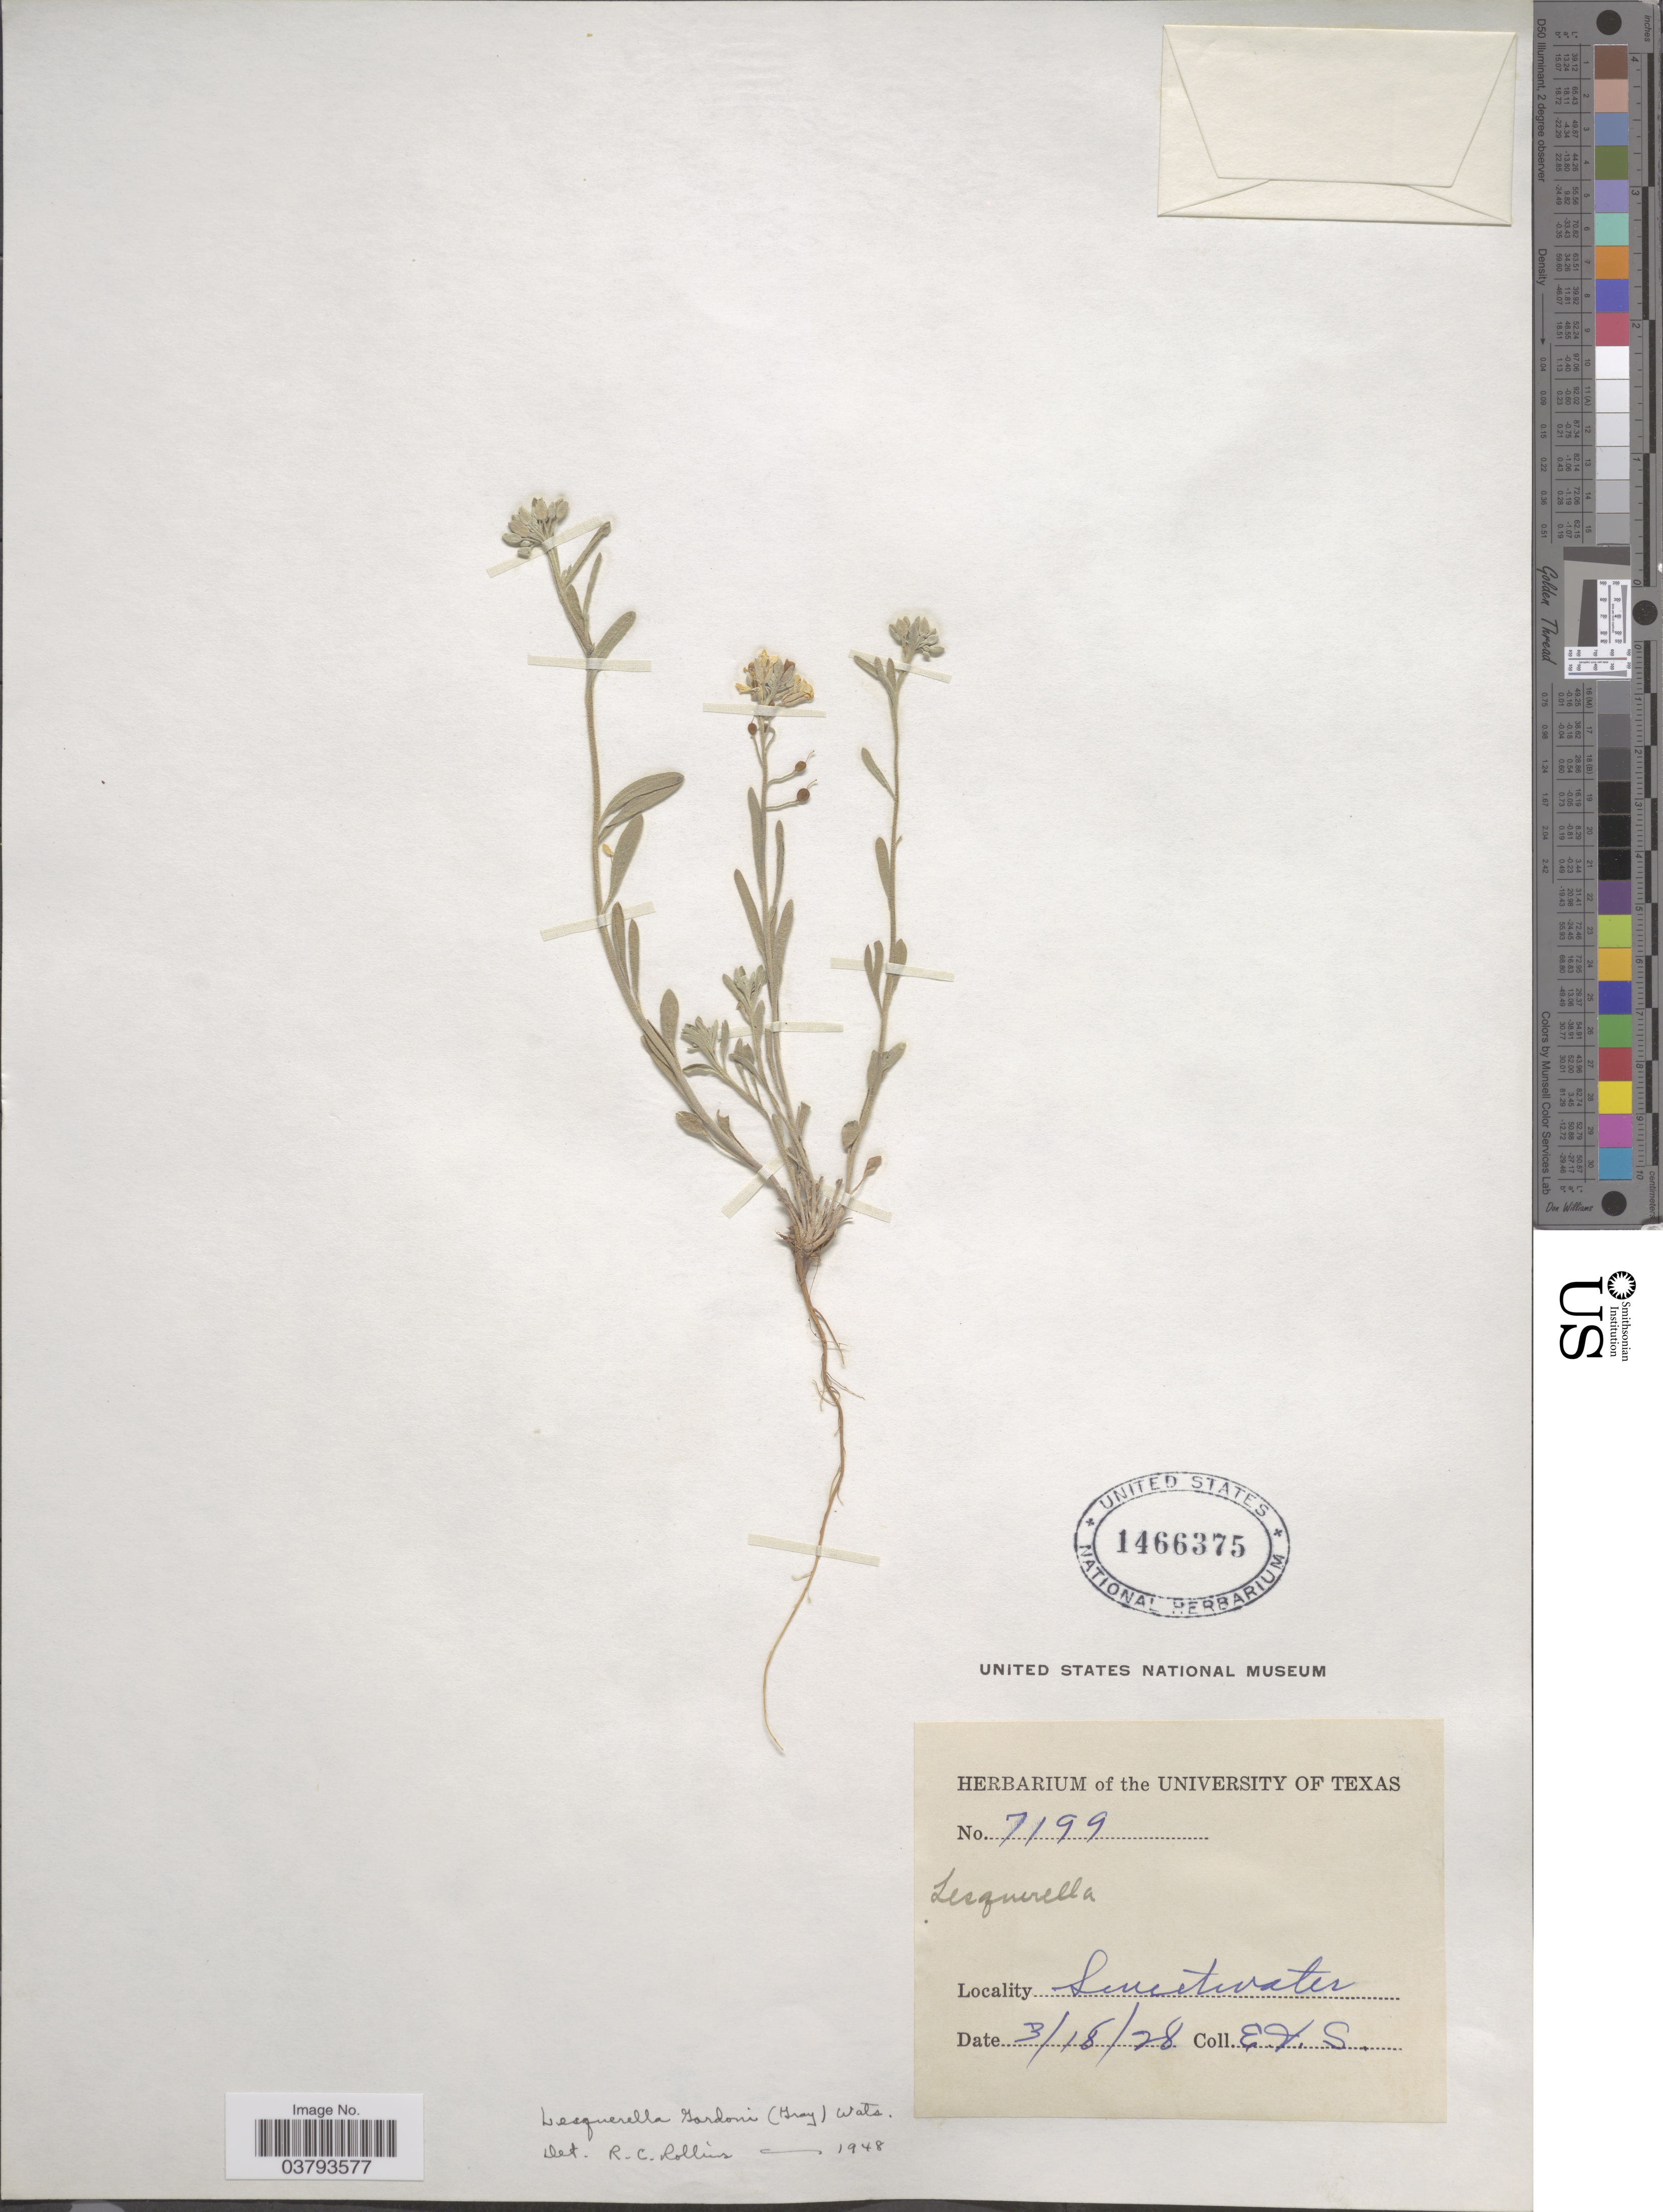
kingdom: Plantae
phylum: Tracheophyta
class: Magnoliopsida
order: Brassicales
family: Brassicaceae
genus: Lesquerella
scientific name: Lesquerella gordonii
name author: (A. Gray) S. Watson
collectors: E. T. S.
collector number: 7199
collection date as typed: Transcribed d/m/y: 18/3/28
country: United States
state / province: Texas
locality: Sweetwater.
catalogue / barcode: US 1466375